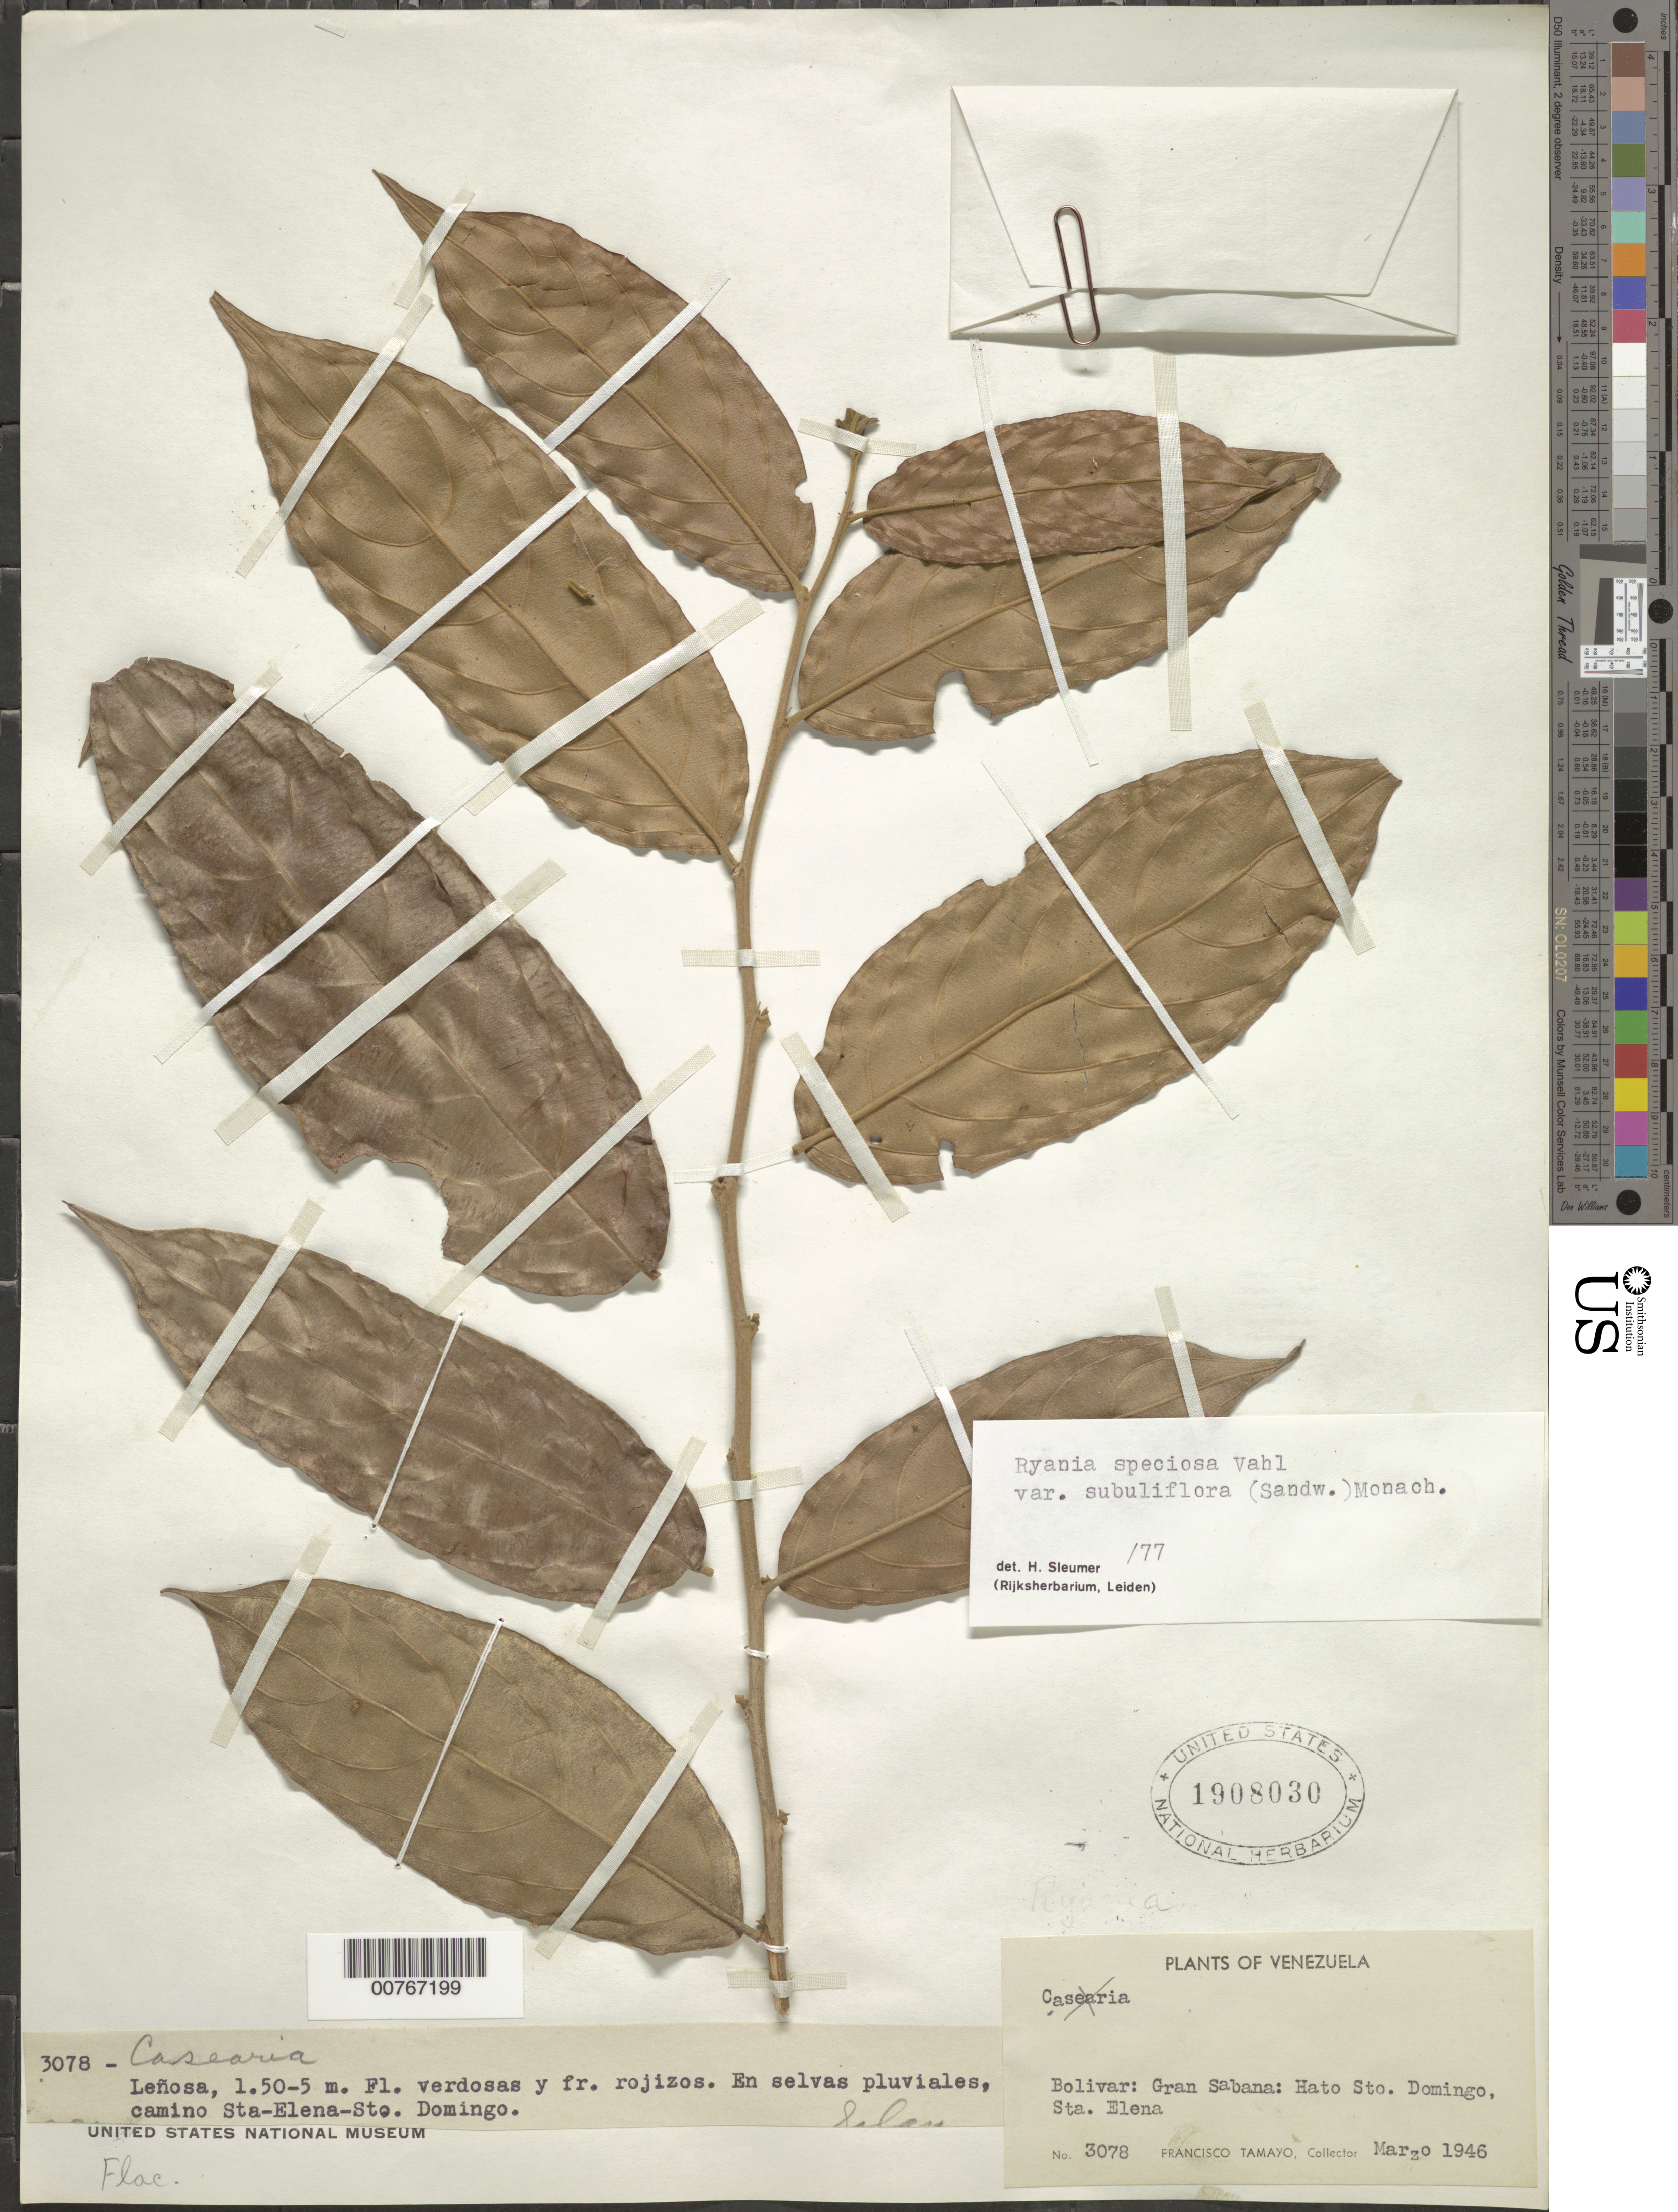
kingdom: Plantae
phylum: Tracheophyta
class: Magnoliopsida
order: Malpighiales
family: Salicaceae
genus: Ryania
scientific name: Ryania speciosa var. subuliflora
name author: (Sandwith) Monach.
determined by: Sleumer, H. O.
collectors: F. Tamayo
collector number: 3078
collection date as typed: Mar-46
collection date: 1946-03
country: Venezuela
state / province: Bolívar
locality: Gran Sabana, Sta. Elena, Hato Sto. Domingo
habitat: Riparian forest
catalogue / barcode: US 1908030